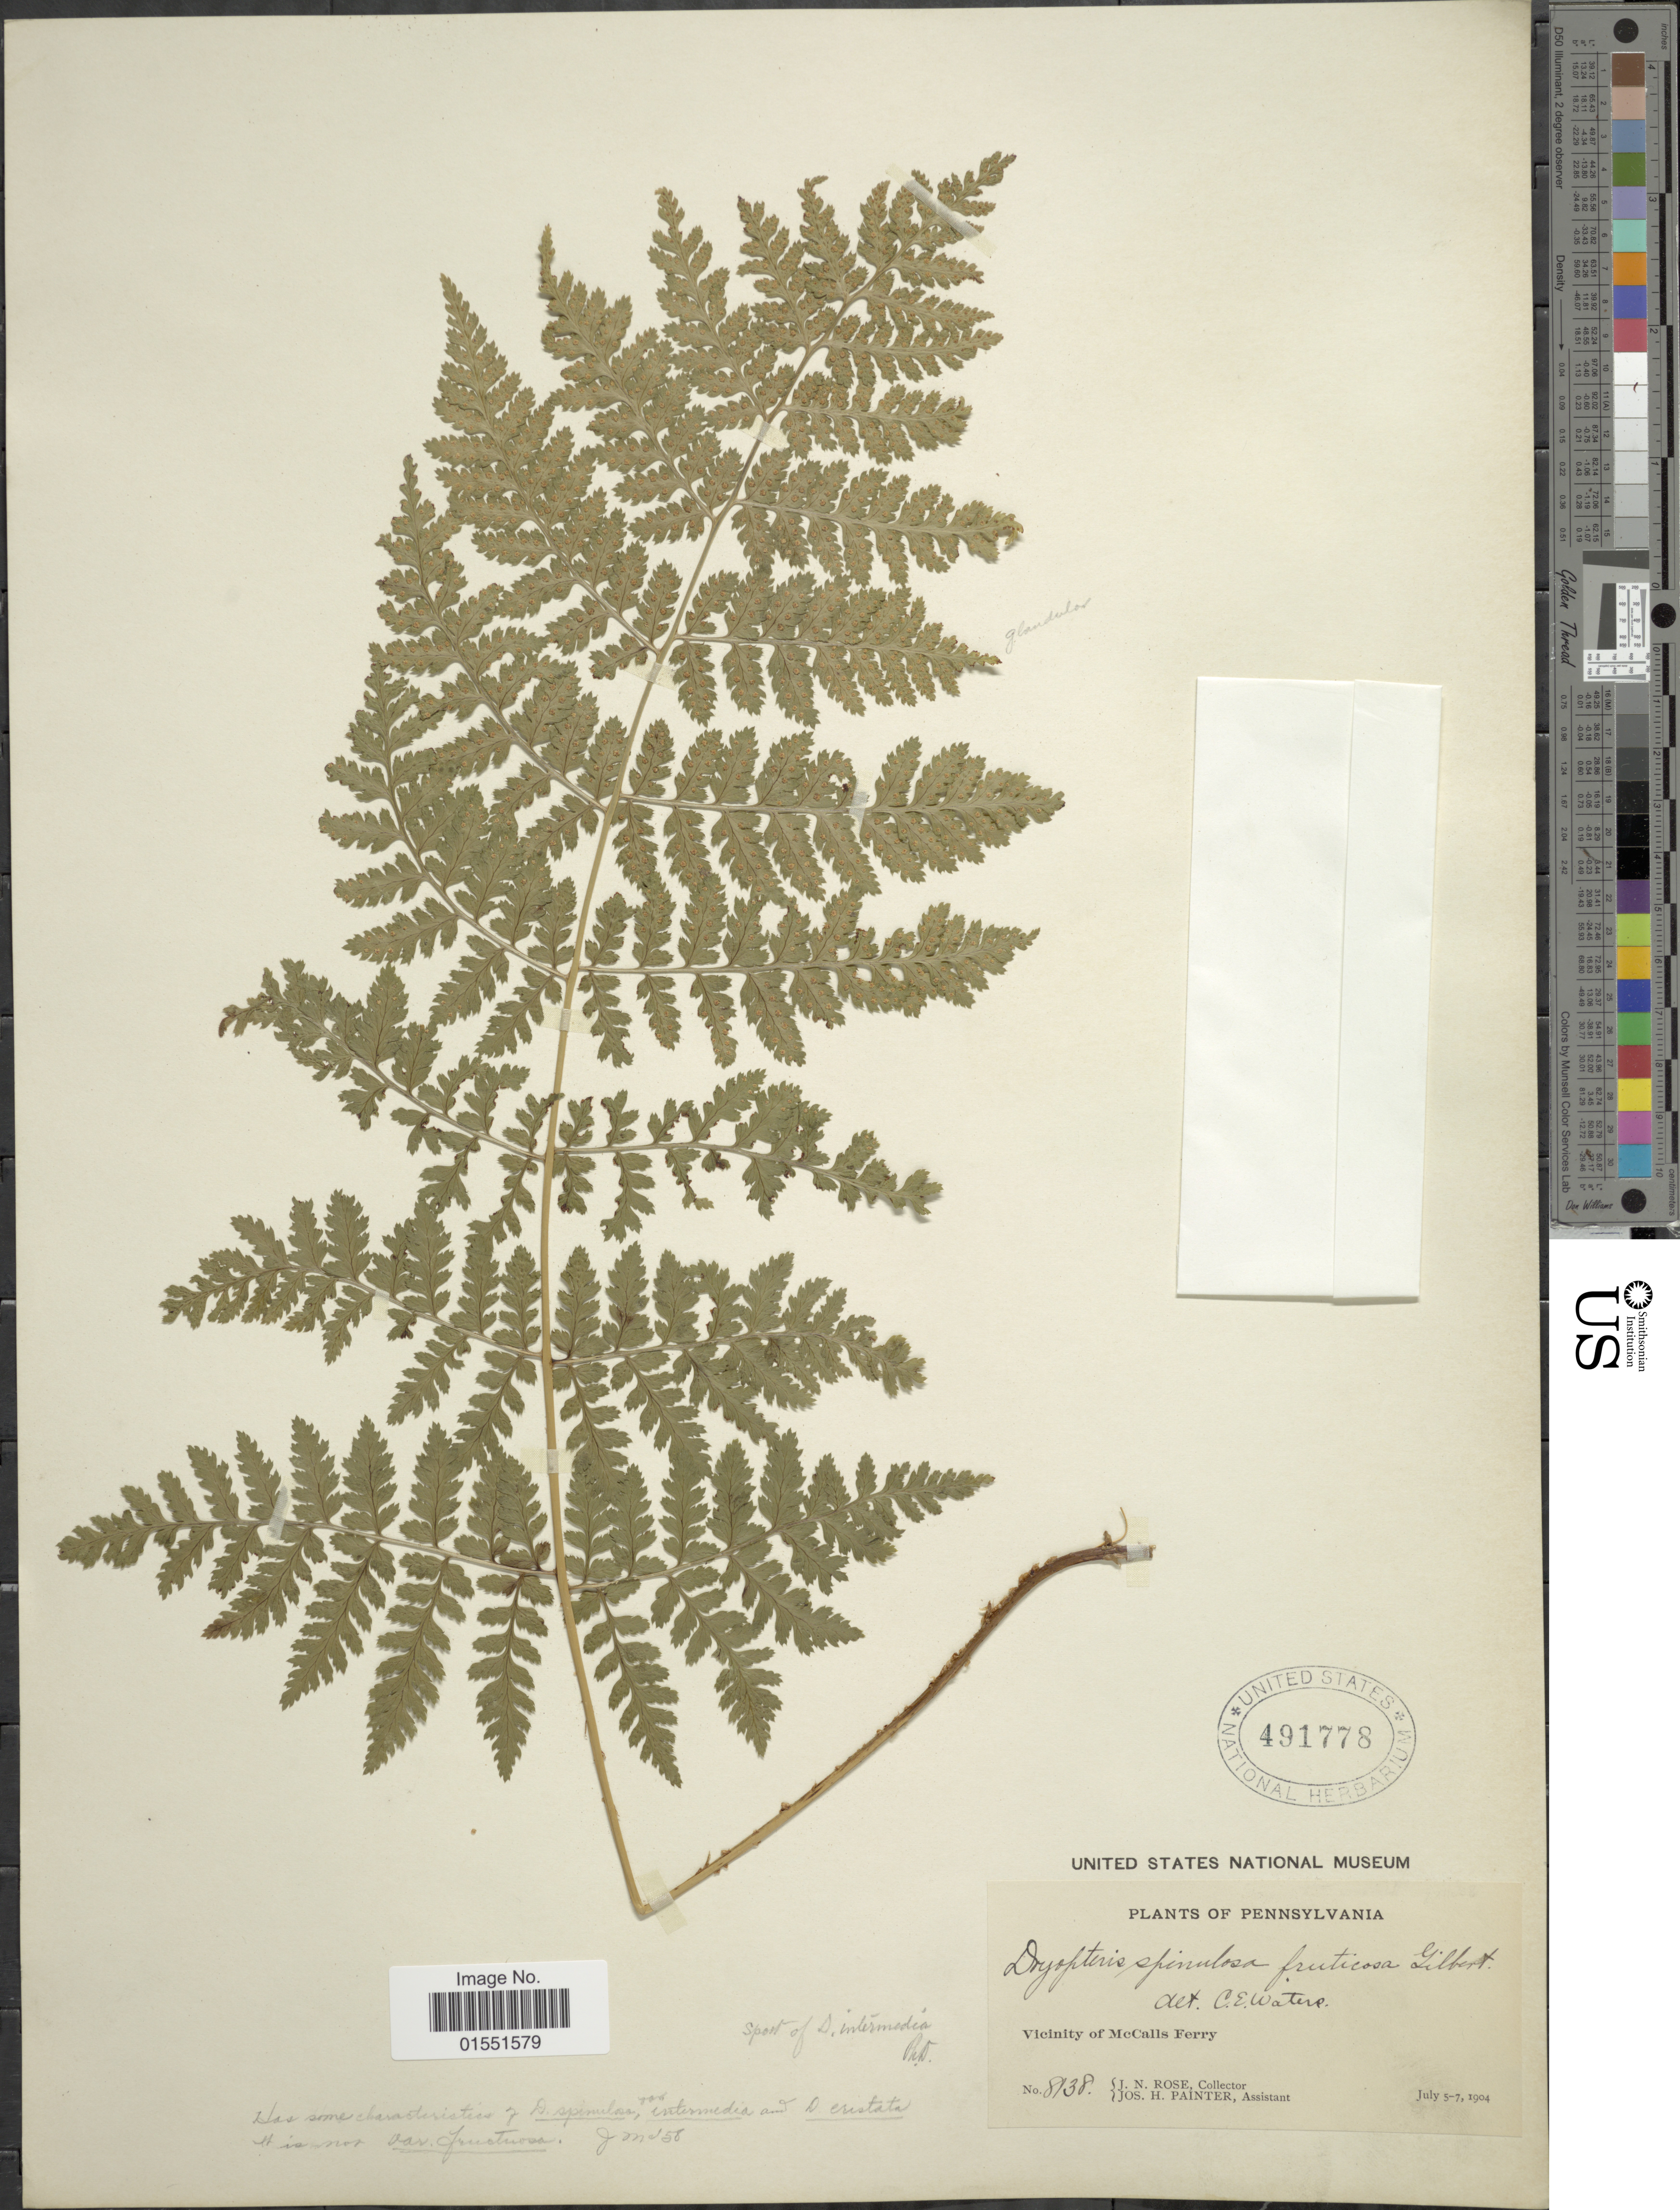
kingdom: Plantae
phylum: Tracheophyta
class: Polypodiopsida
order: Polypodiales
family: Dryopteridaceae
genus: Dryopteris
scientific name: Dryopteris intermedia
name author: (Muhl.) A. Gray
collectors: J. N. Rose & J. H. Painter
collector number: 8138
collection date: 1904-07-05/1904-07-07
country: United States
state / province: Pennsylvania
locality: Vicinity of McCalls Ferry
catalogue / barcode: US 491778